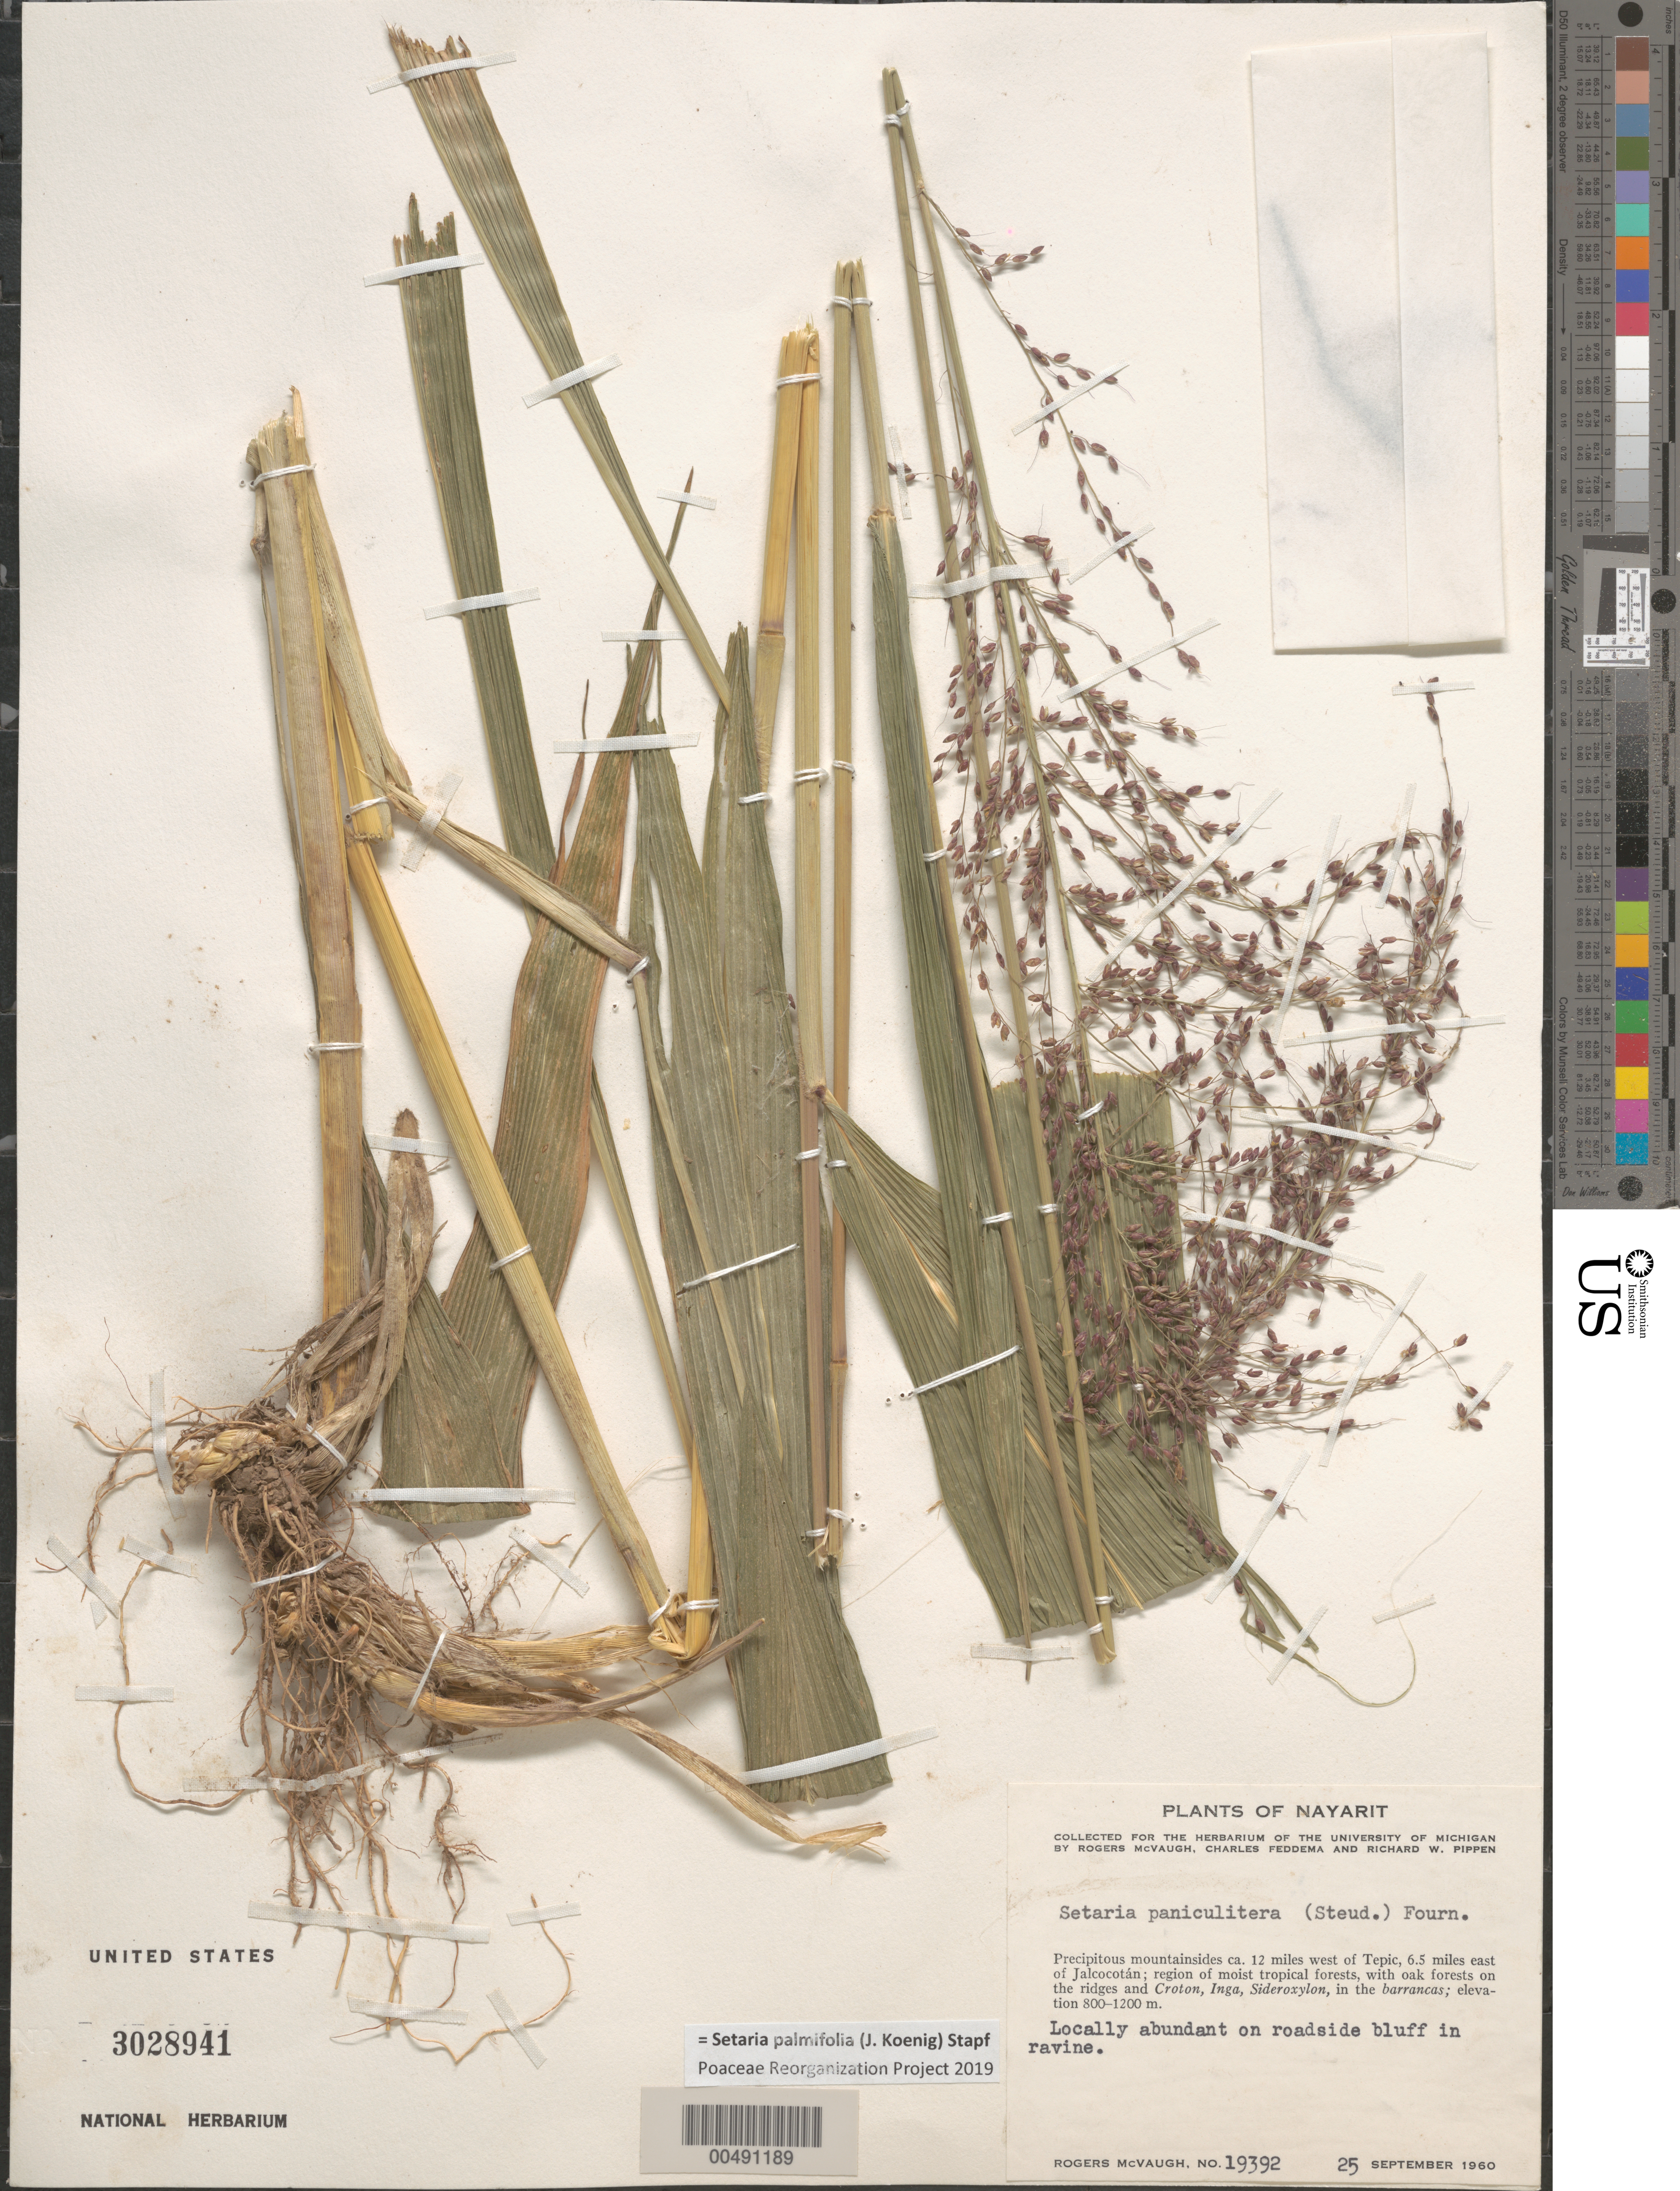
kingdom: Plantae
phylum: Tracheophyta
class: Liliopsida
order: Poales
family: Poaceae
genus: Setaria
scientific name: Setaria palmifolia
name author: (J. Koenig) Stapf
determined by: Poaceae Reorganization Project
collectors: R. McVaugh, C. Feddema & R. W. Pippen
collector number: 19392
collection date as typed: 25 Sep 1960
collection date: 1960-09-25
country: Mexico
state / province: Nayarit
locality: Ca 12 mi W of Tepic, 6.5 mi E of Jalcocotán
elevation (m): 800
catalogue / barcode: US 3028941